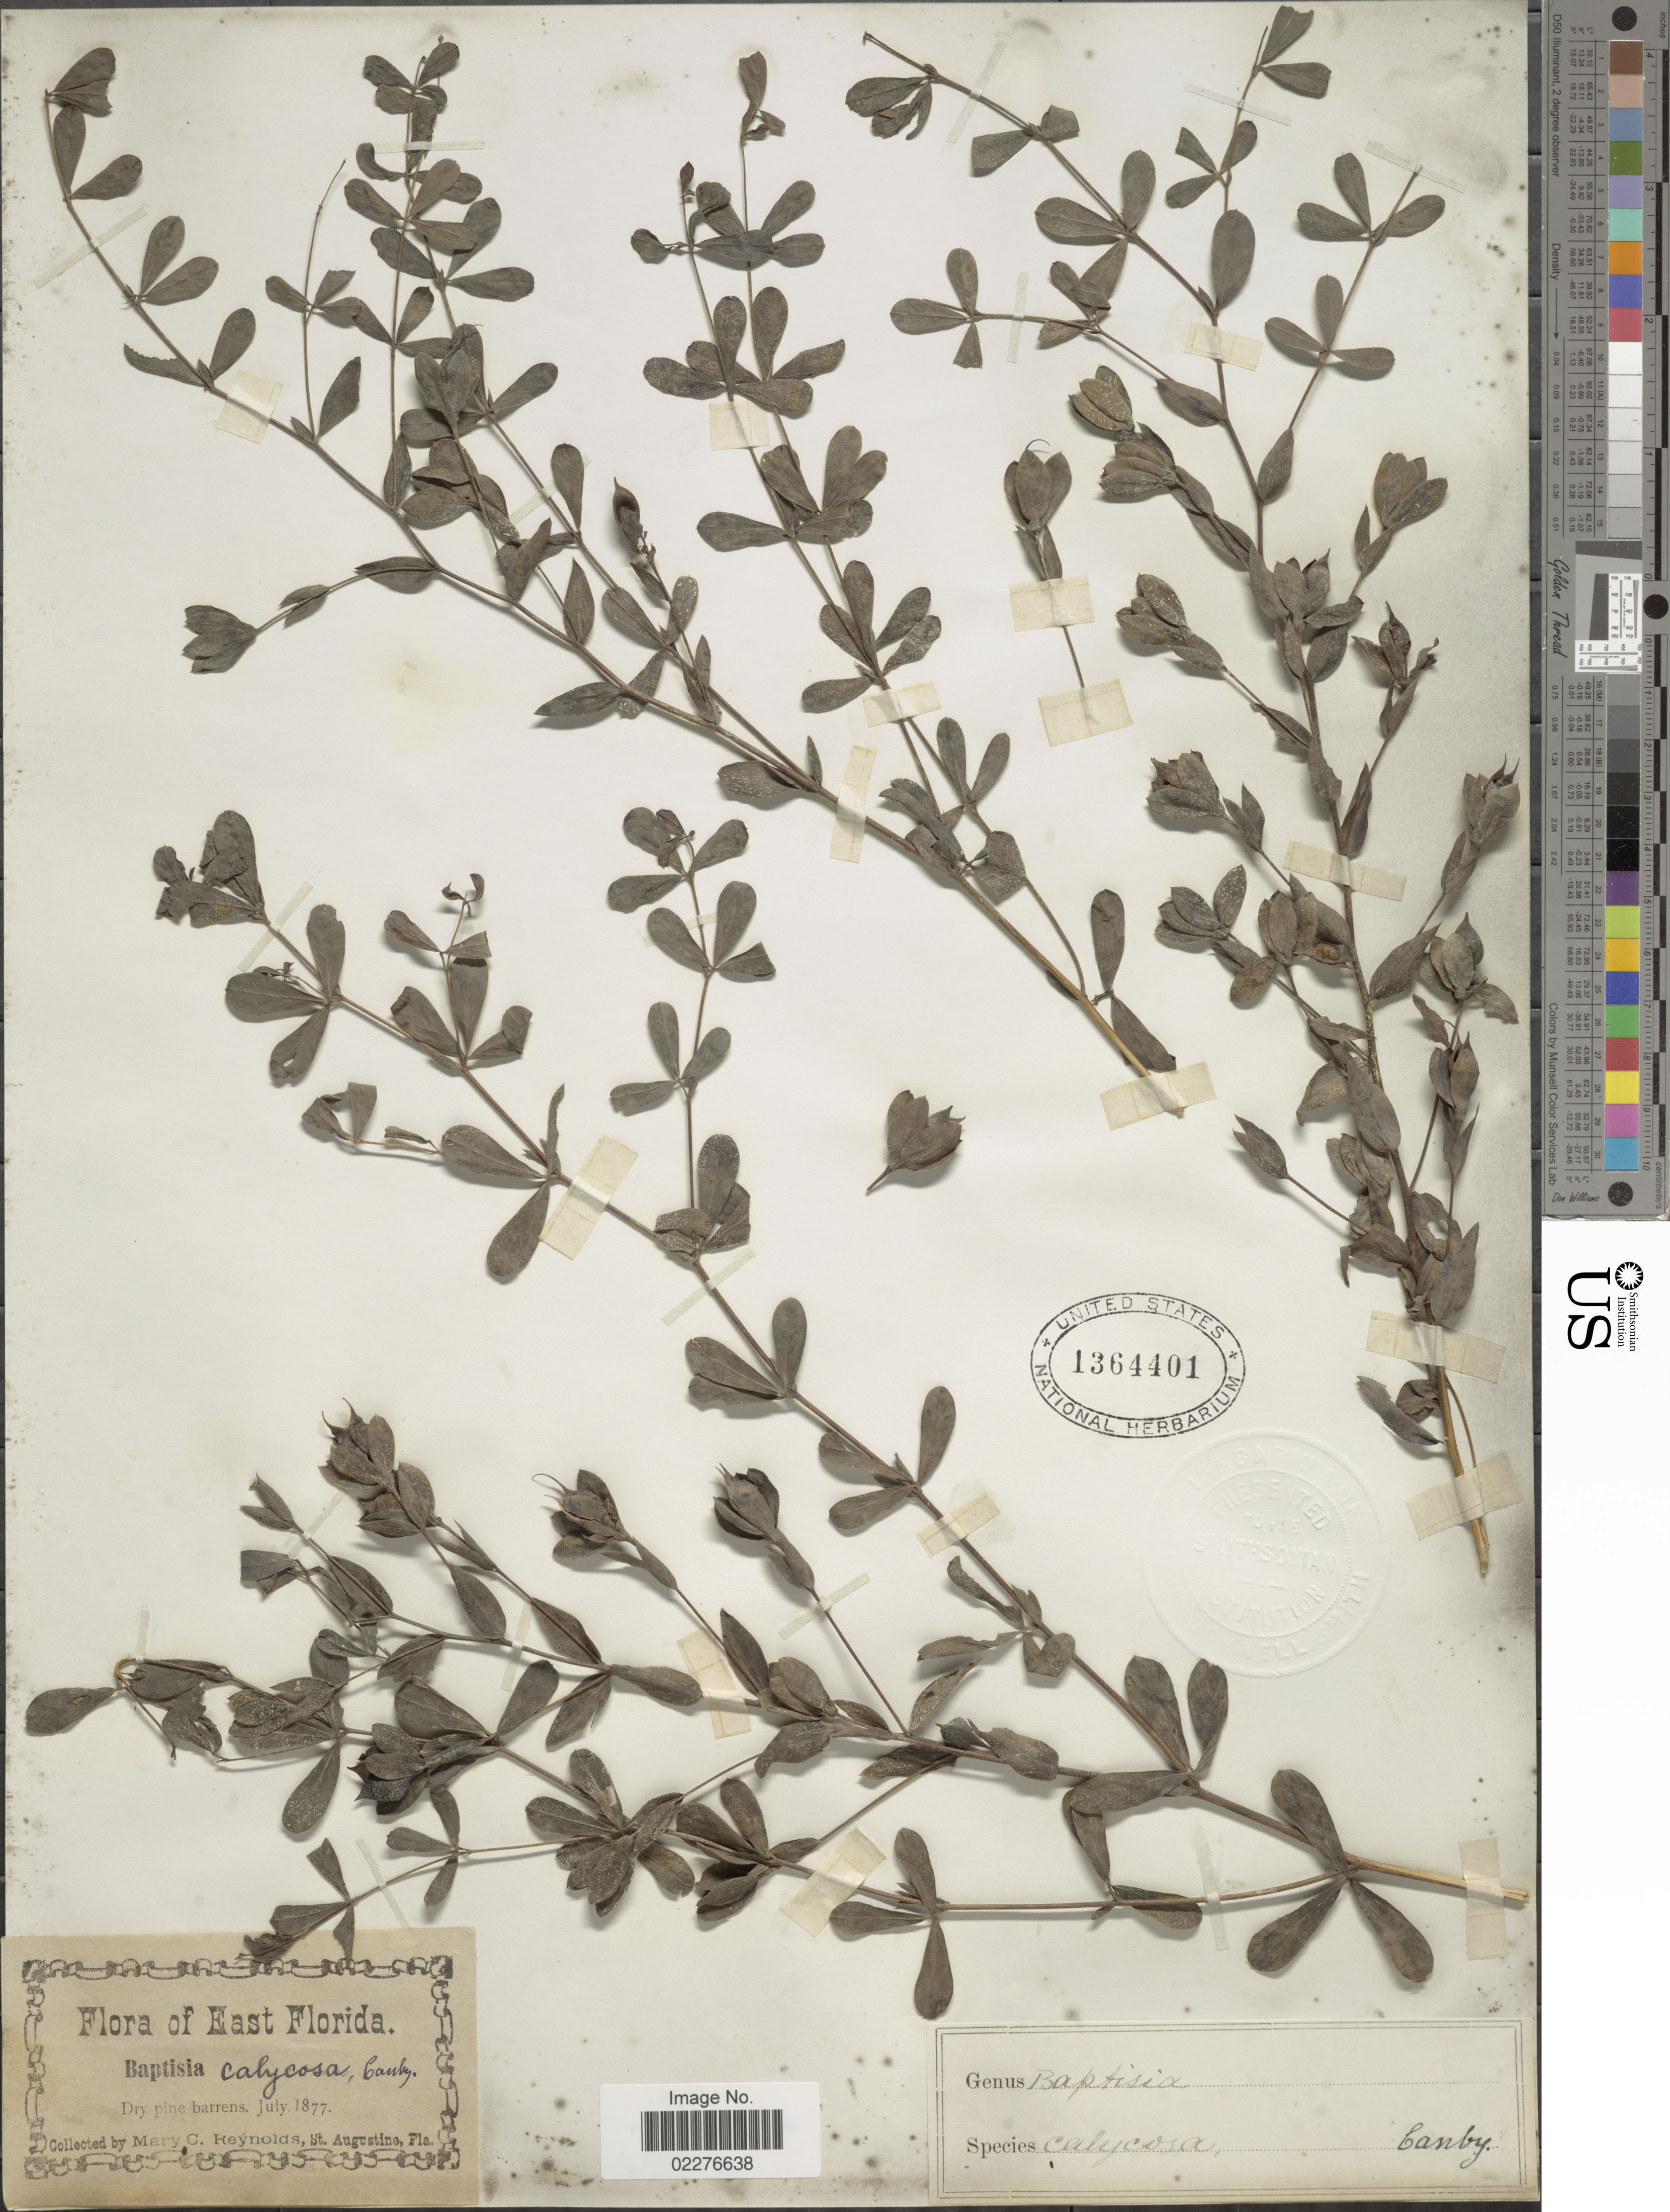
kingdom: Plantae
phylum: Tracheophyta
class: Magnoliopsida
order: Fabales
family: Fabaceae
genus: Baptisia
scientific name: Baptisia calycosa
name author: Canby & Chapm.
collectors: M. Reynolds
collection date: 1877-07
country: United States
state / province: Florida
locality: East Florida, Dry pine barrens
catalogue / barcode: US 1364401